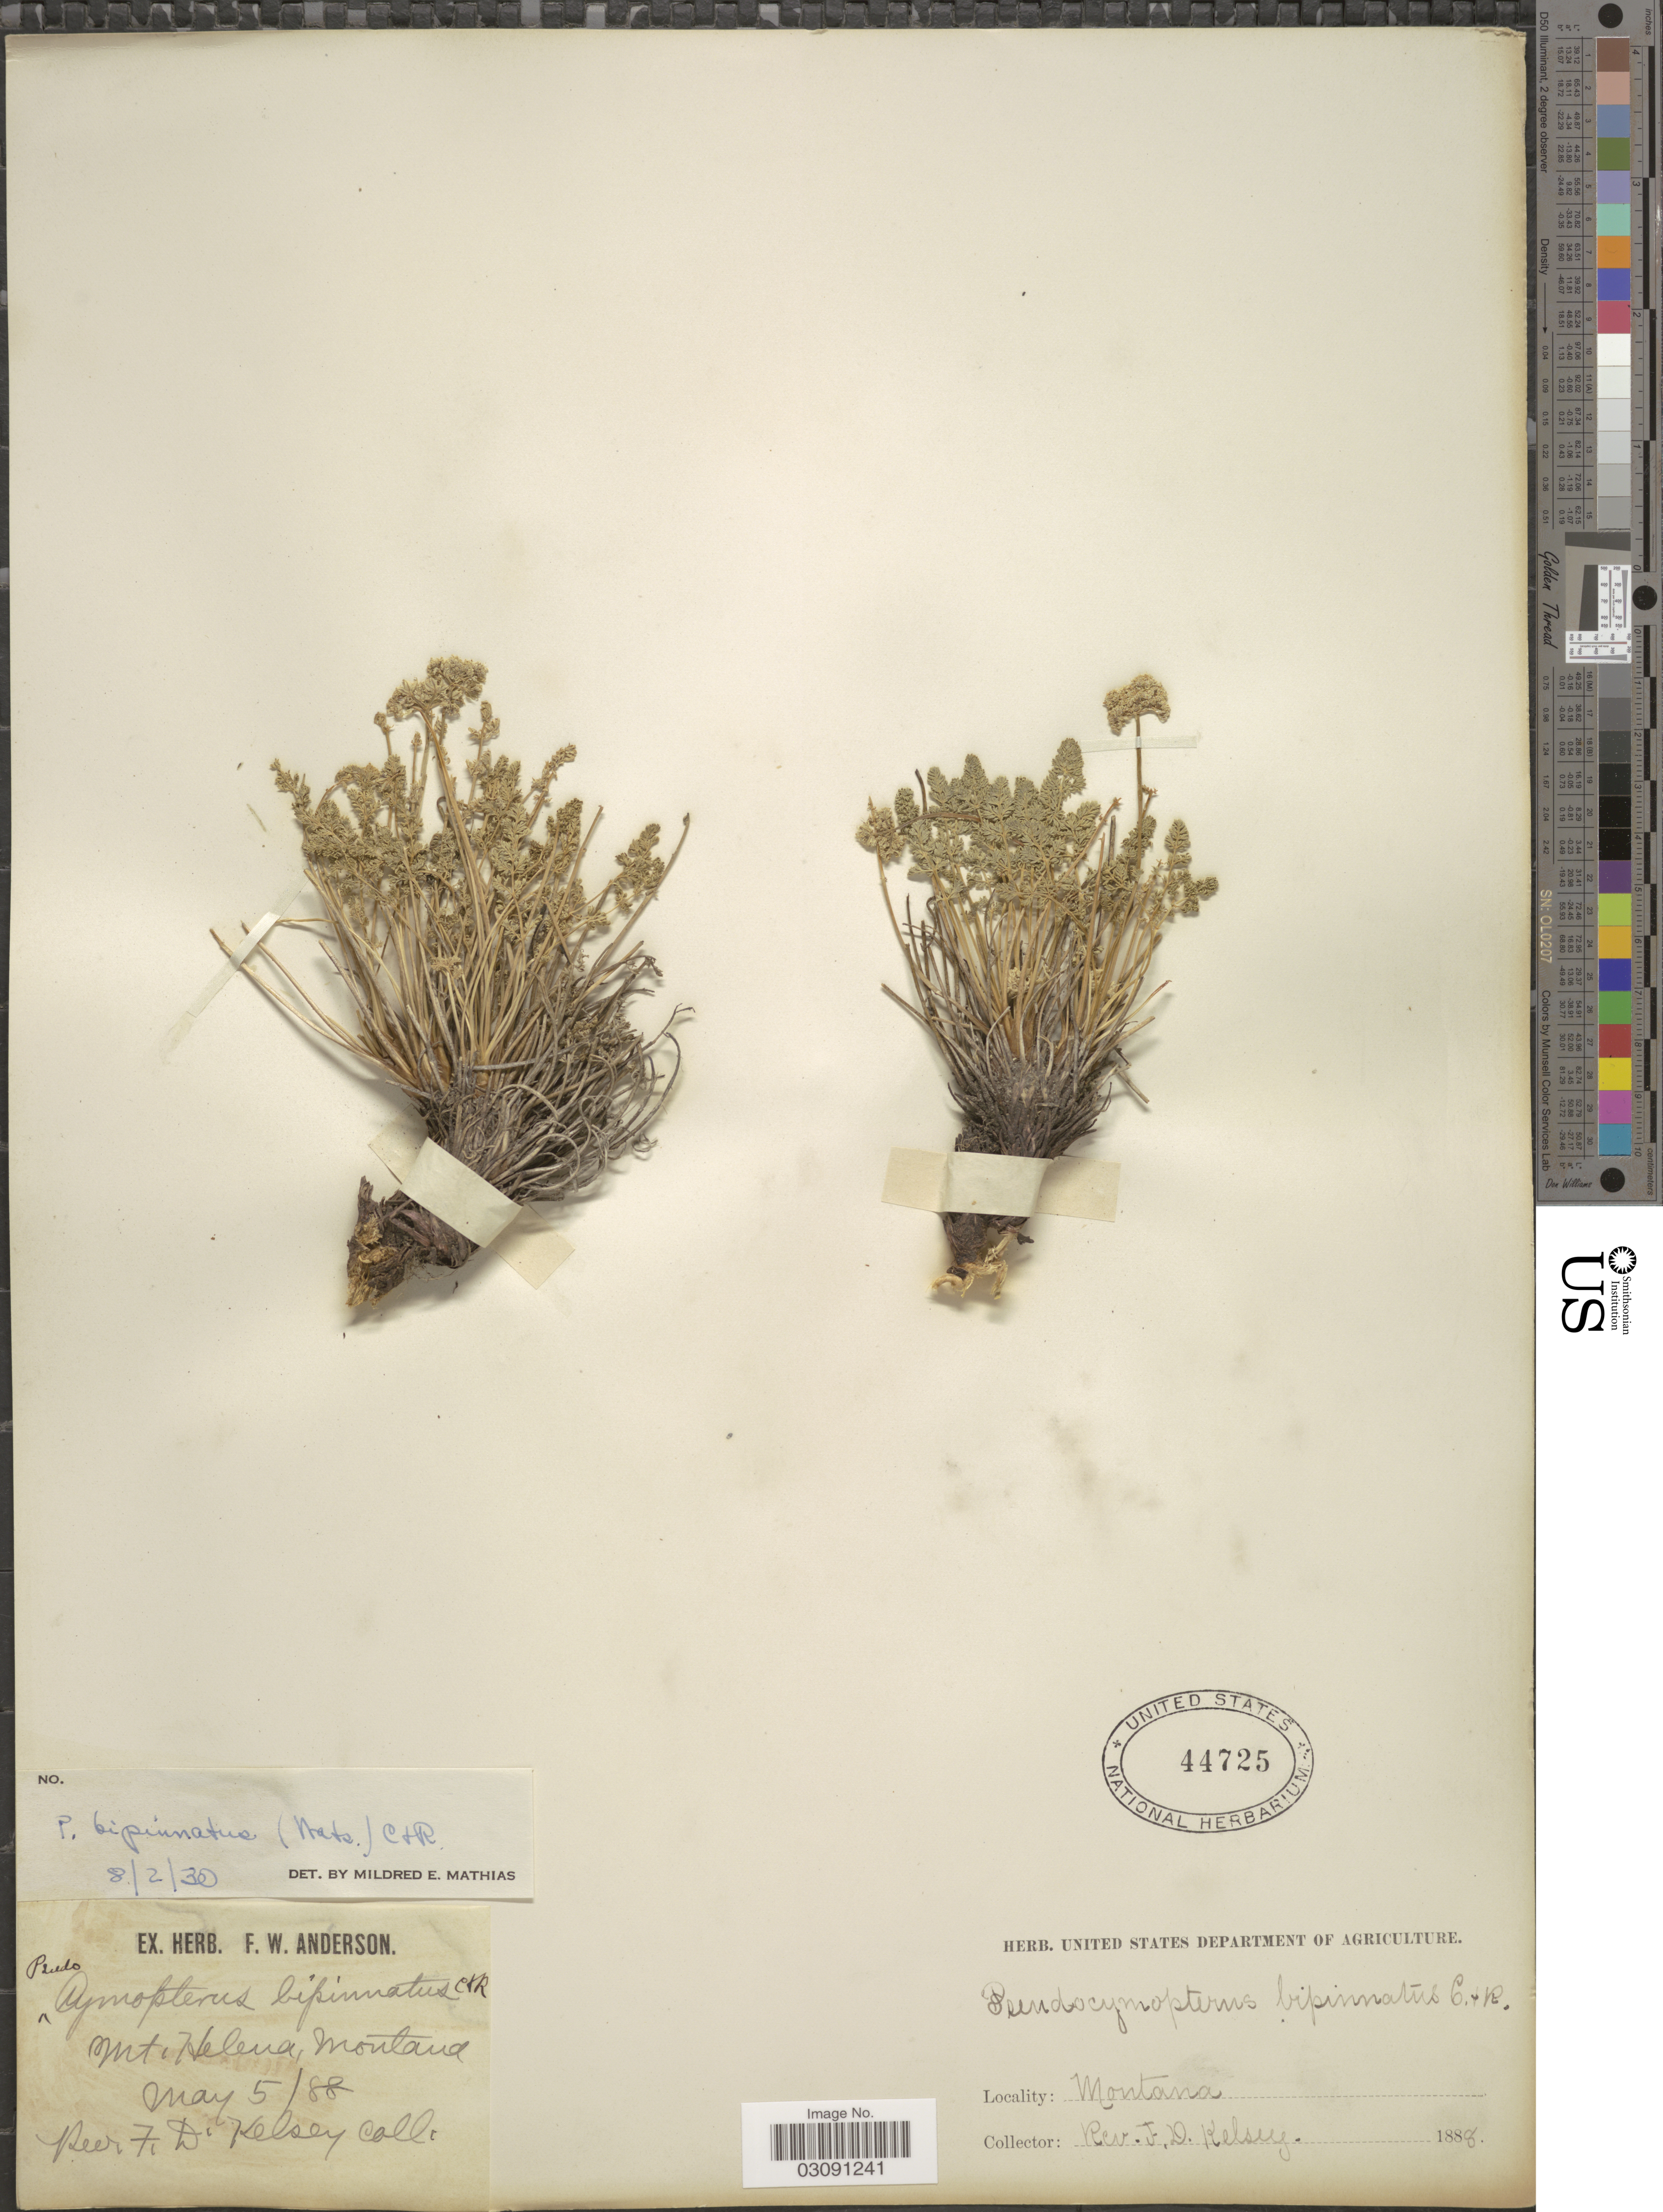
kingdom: Plantae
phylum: Tracheophyta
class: Magnoliopsida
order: Apiales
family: Apiaceae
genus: Cymopterus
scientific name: Cymopterus bipinnatus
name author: S. Watson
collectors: F. Kelsey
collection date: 1888-05-05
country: United States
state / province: Montana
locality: Mt. Helena.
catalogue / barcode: US 44725